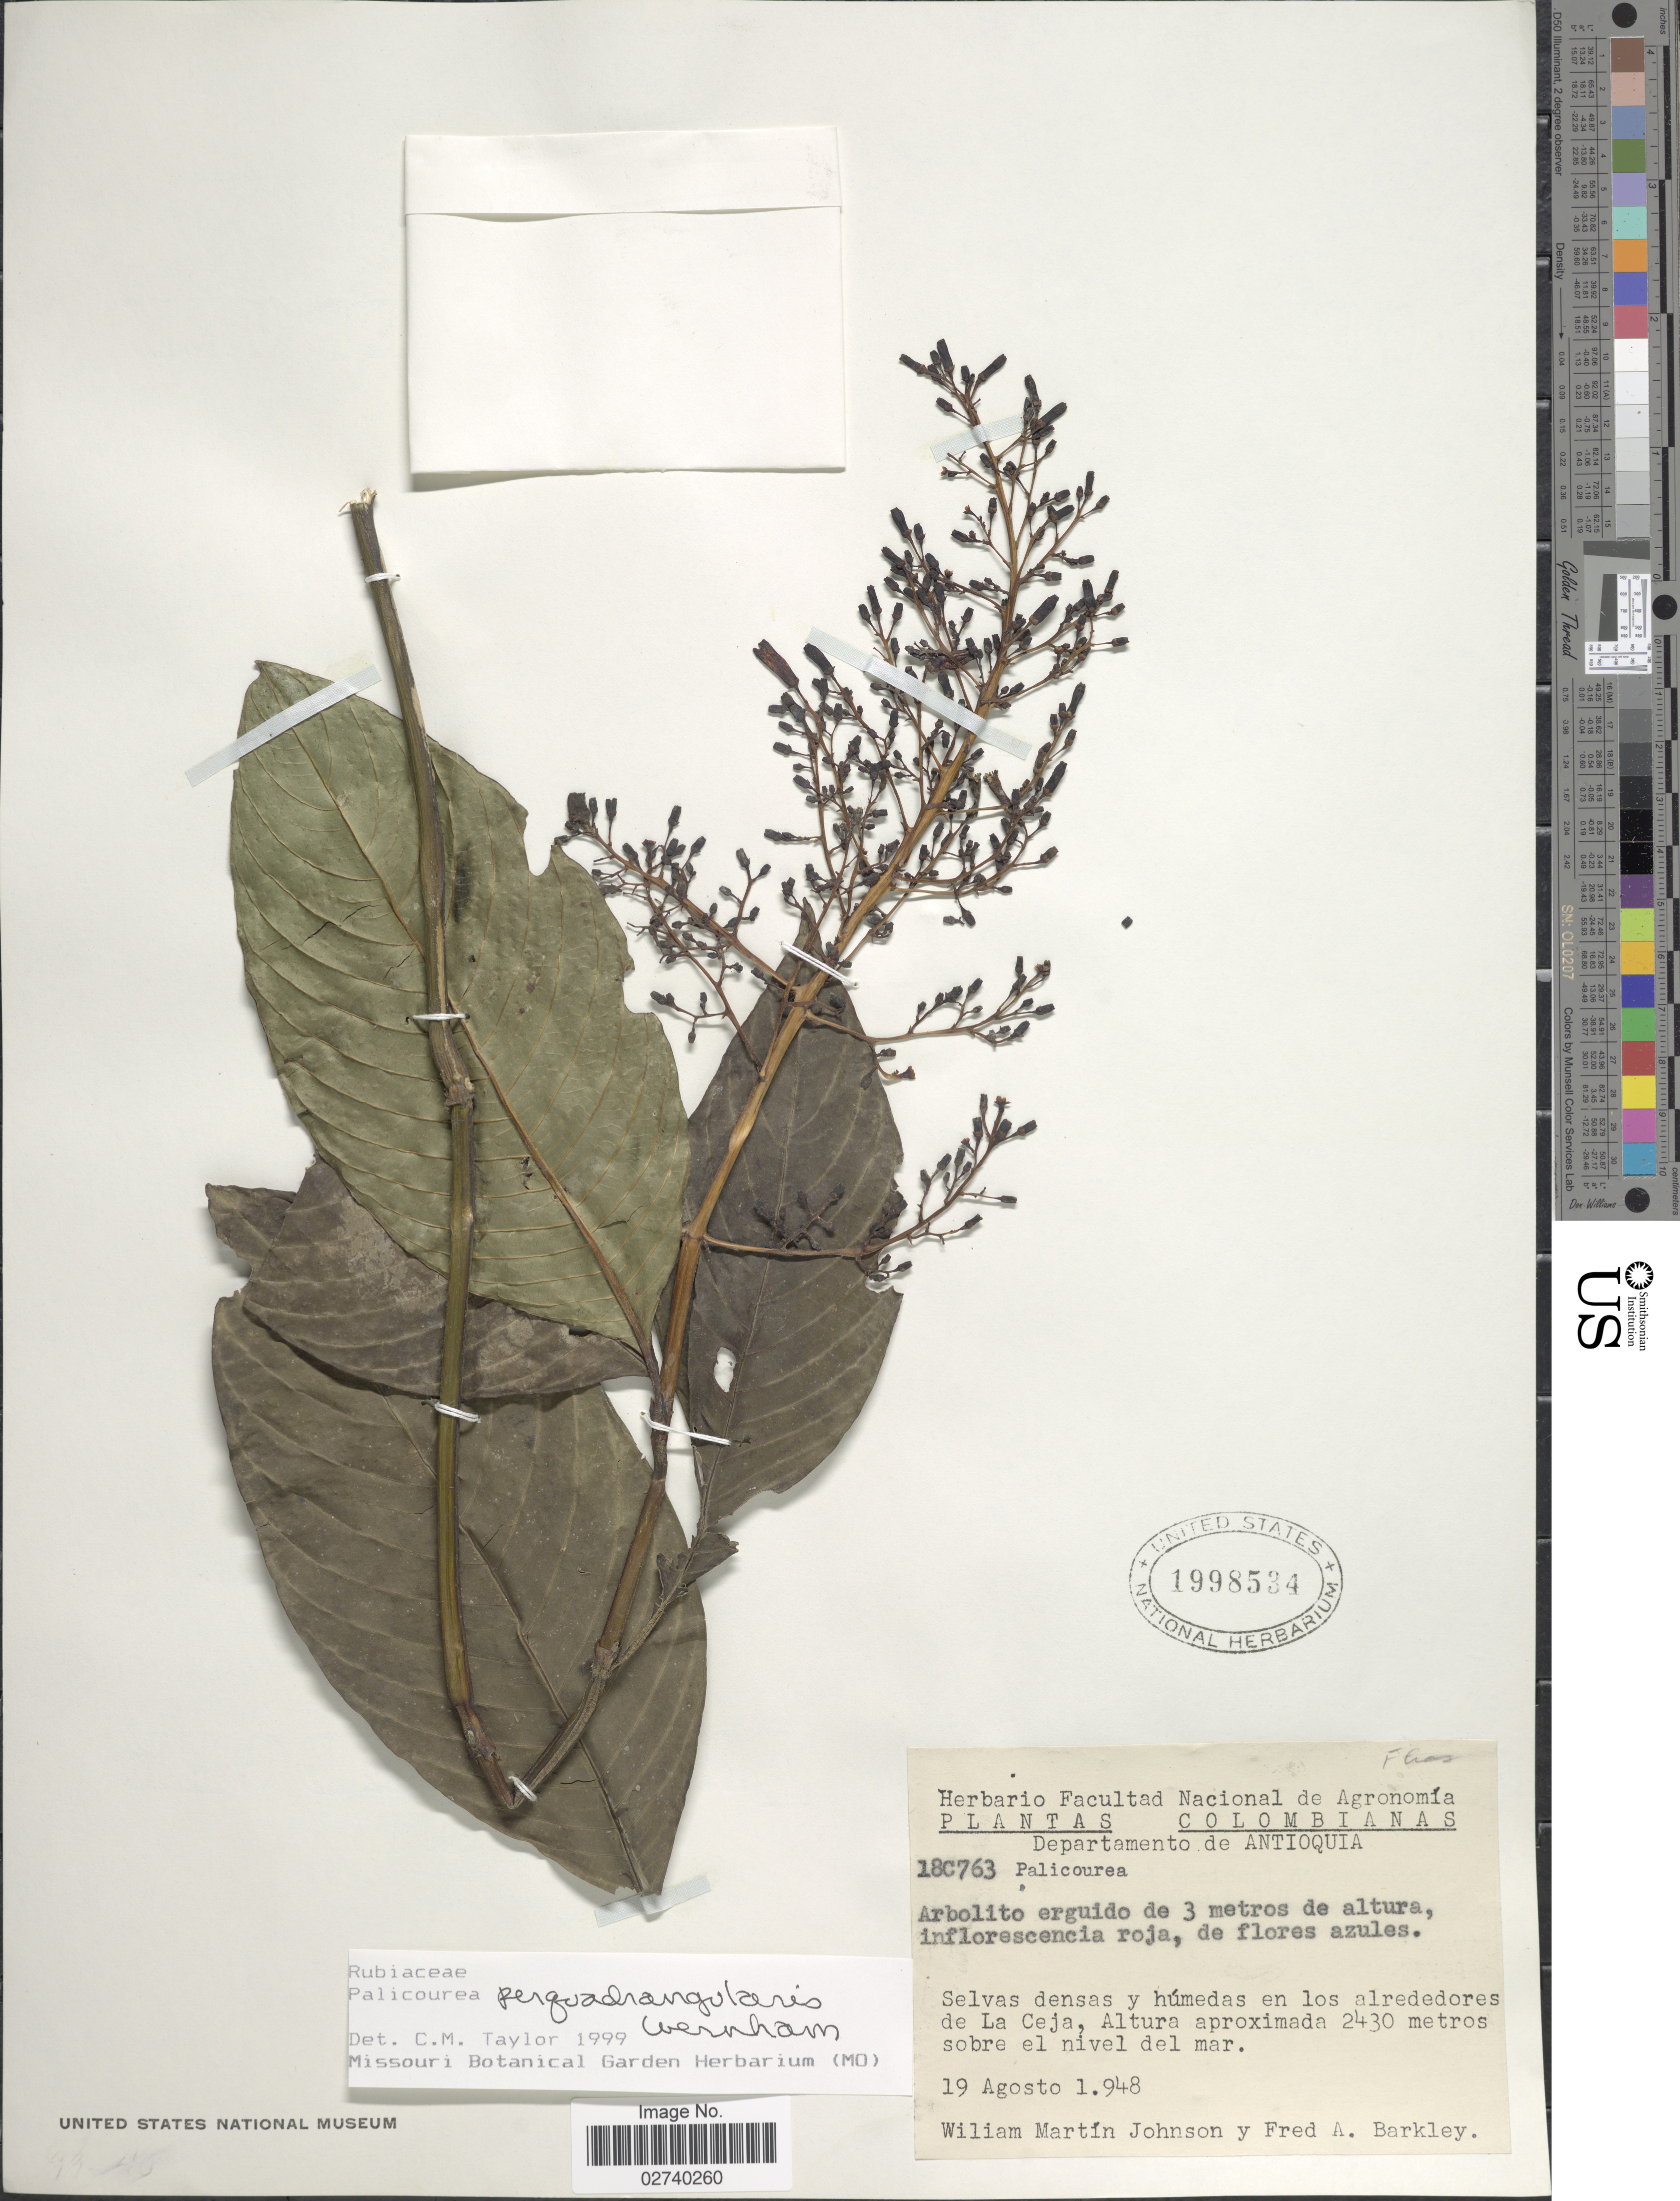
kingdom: Plantae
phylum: Tracheophyta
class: Magnoliopsida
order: Gentianales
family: Rubiaceae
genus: Palicourea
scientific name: Palicourea perquadrangularis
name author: Wernham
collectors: W. M. Johnson & F. A. Barkley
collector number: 18C763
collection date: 1948-08-19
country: Colombia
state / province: Antioquia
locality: Selvas densas y humedas en los alrededores de La Ceja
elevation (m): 2430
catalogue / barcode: US 1998534